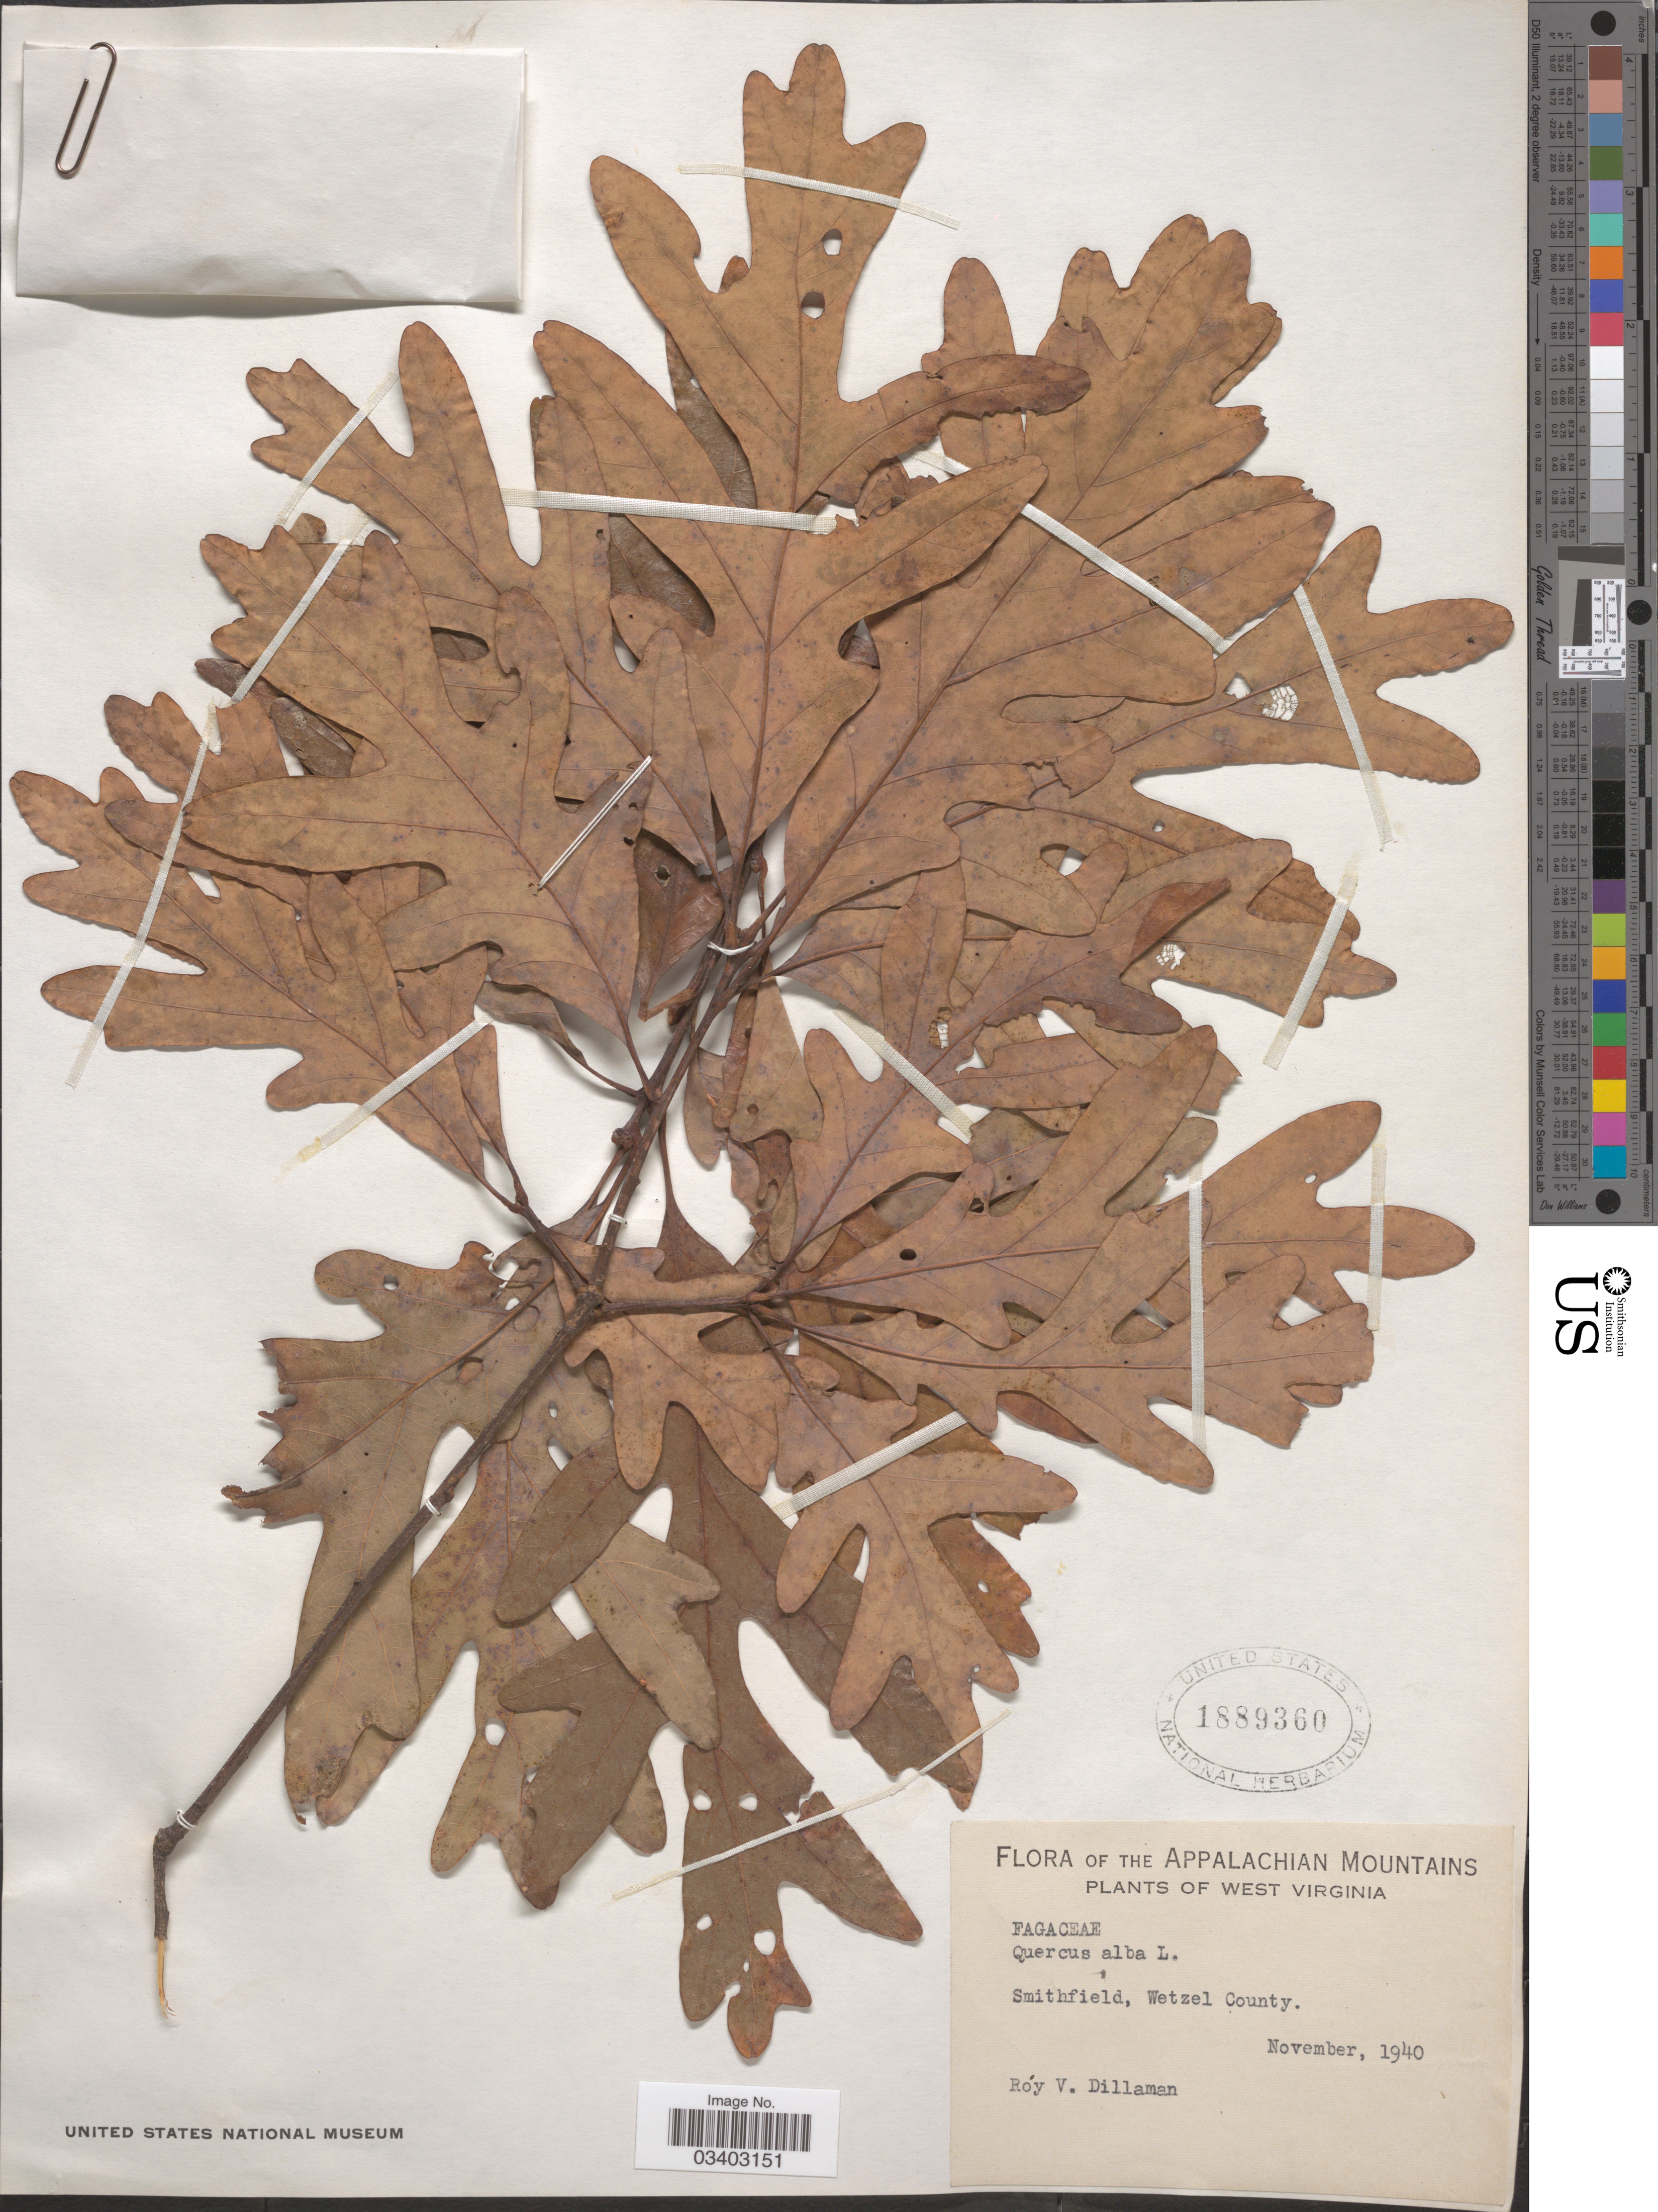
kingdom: Plantae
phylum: Tracheophyta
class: Magnoliopsida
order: Fagales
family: Fagaceae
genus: Quercus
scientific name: Quercus alba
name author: L.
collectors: R. Dillaman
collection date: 1940-11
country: United States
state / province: West Virginia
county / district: Wetzel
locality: The Appalachian Mountains. Smithfield, Wetzel County.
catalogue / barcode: US 1889360